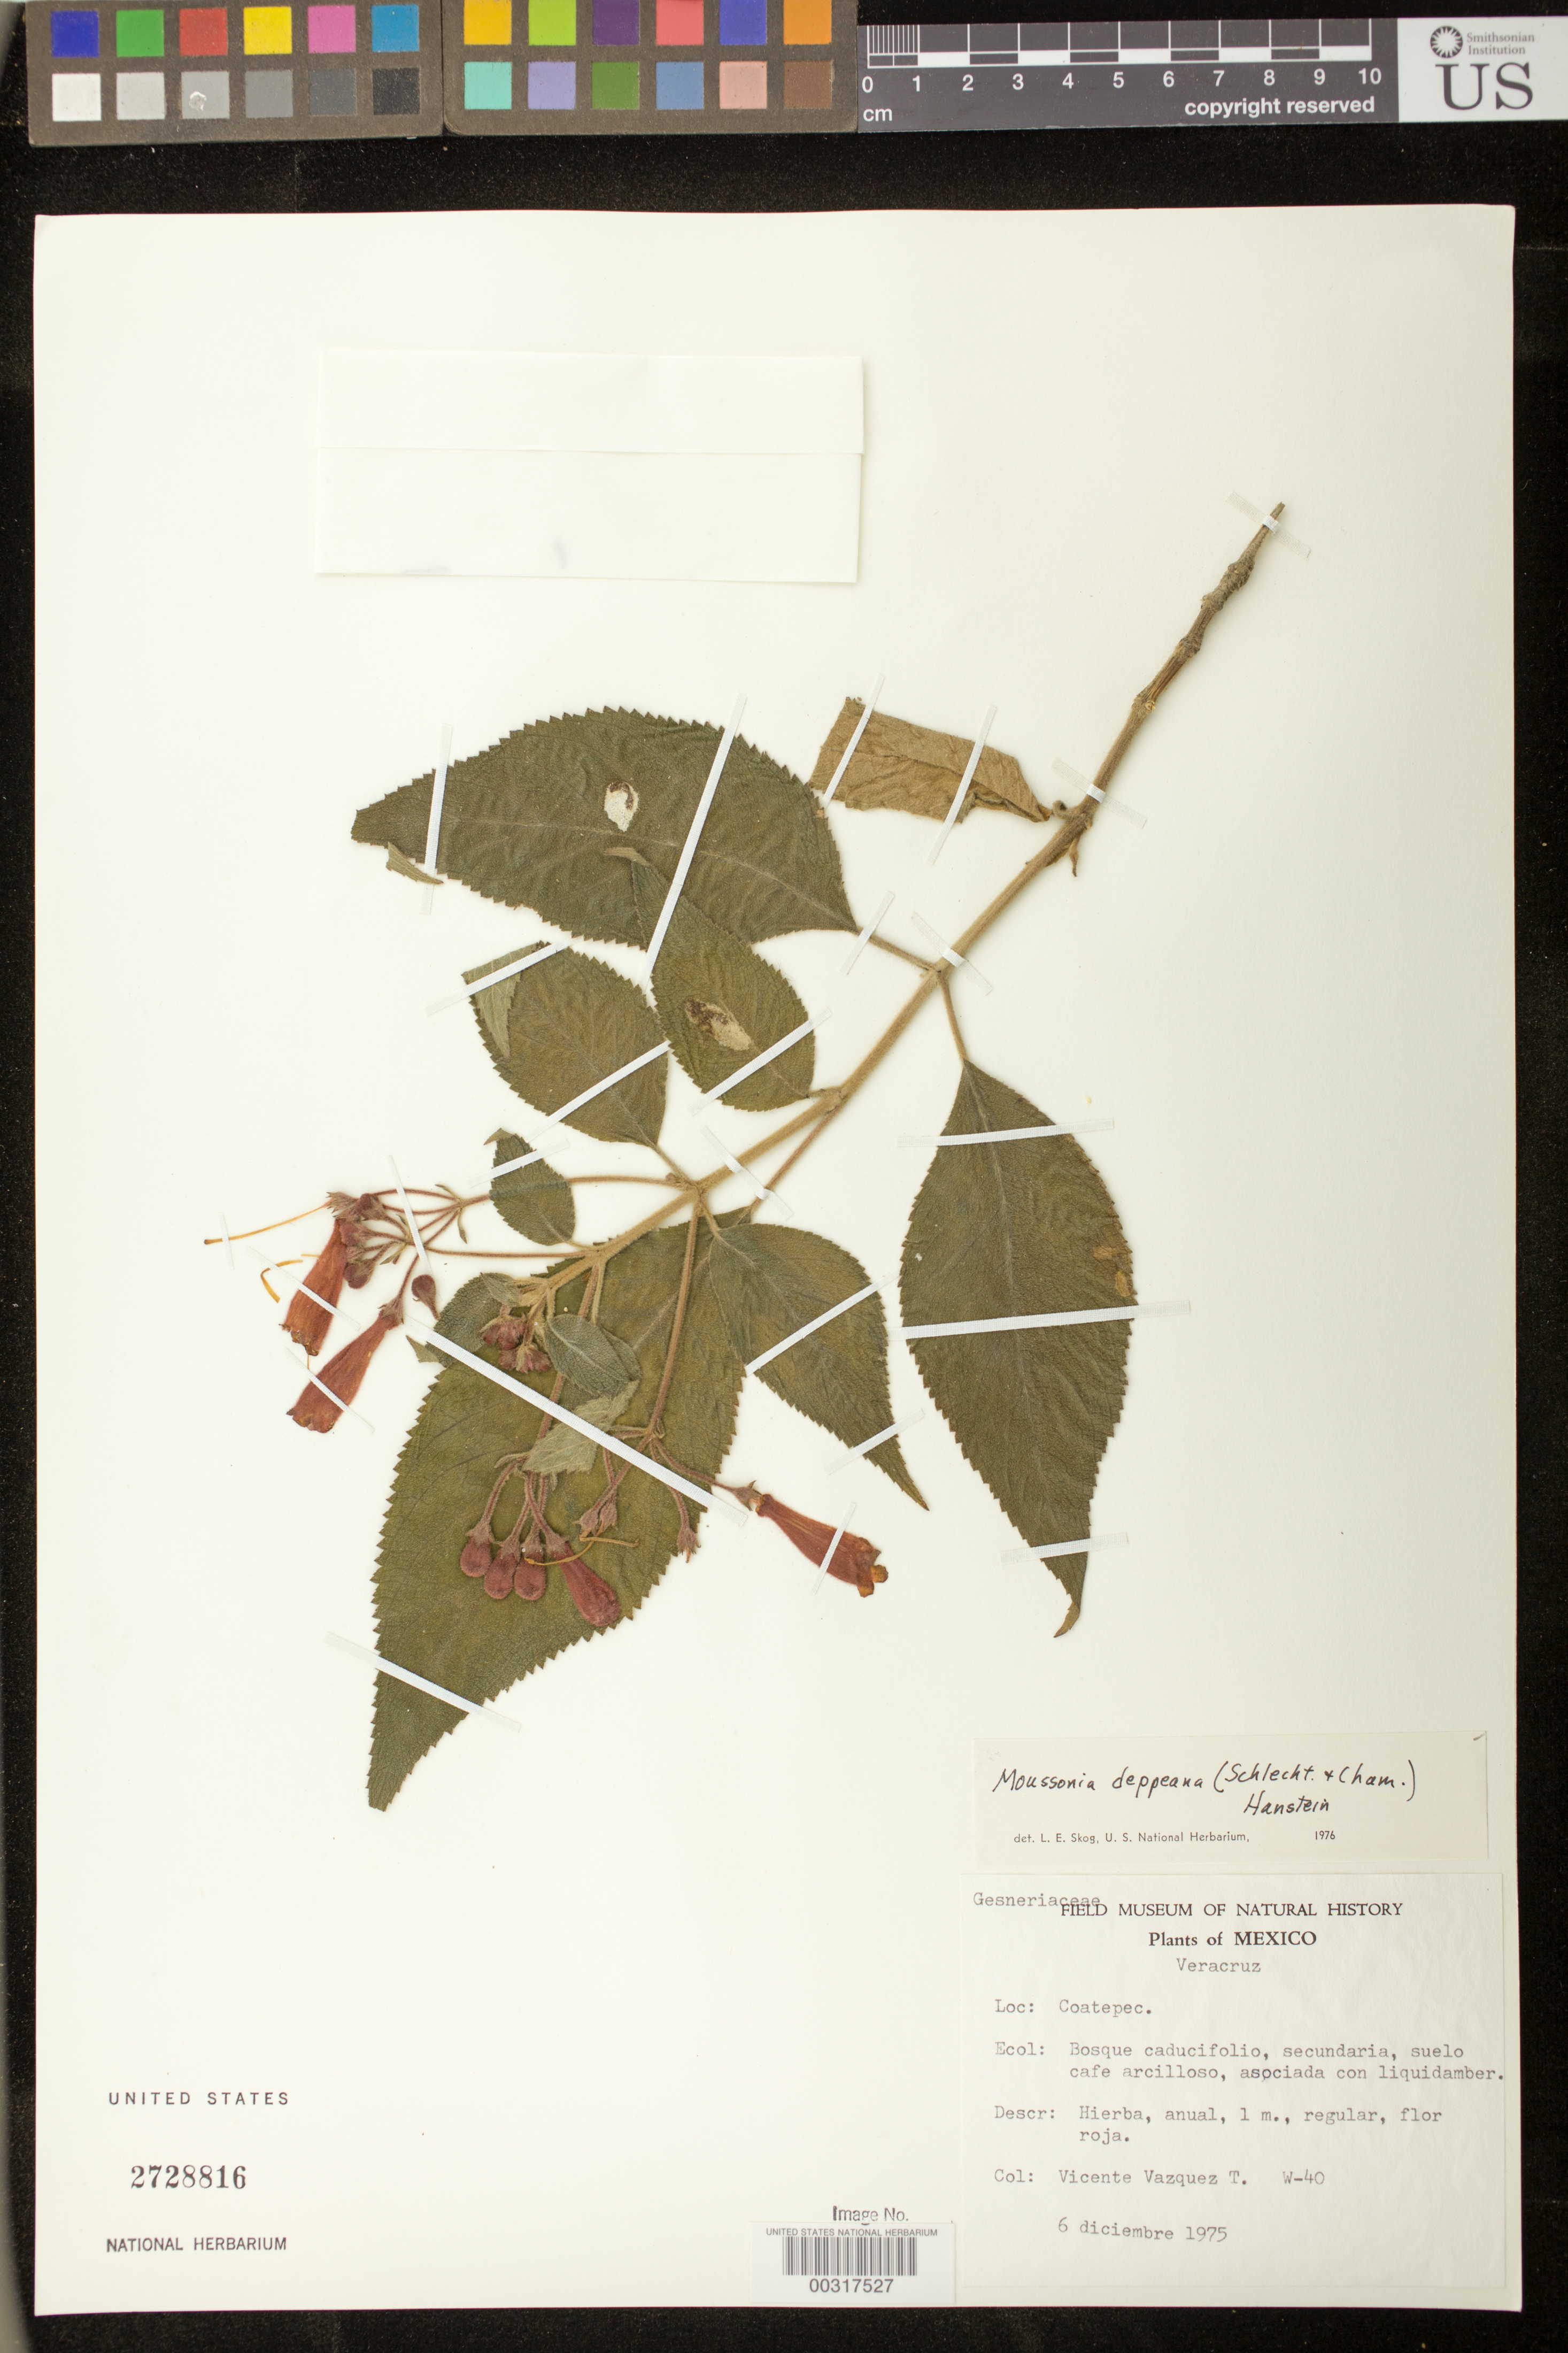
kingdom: Plantae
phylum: Tracheophyta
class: Magnoliopsida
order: Lamiales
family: Gesneriaceae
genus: Moussonia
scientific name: Moussonia deppeana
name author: (Schltdl. & Cham.) Klotzsch ex Hanst.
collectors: V. Vázquez T. & et al.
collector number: W- 40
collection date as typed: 06 Dec 1975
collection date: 1975-12-06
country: Mexico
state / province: Veracruz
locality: Coatepec.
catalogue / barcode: US 2728816